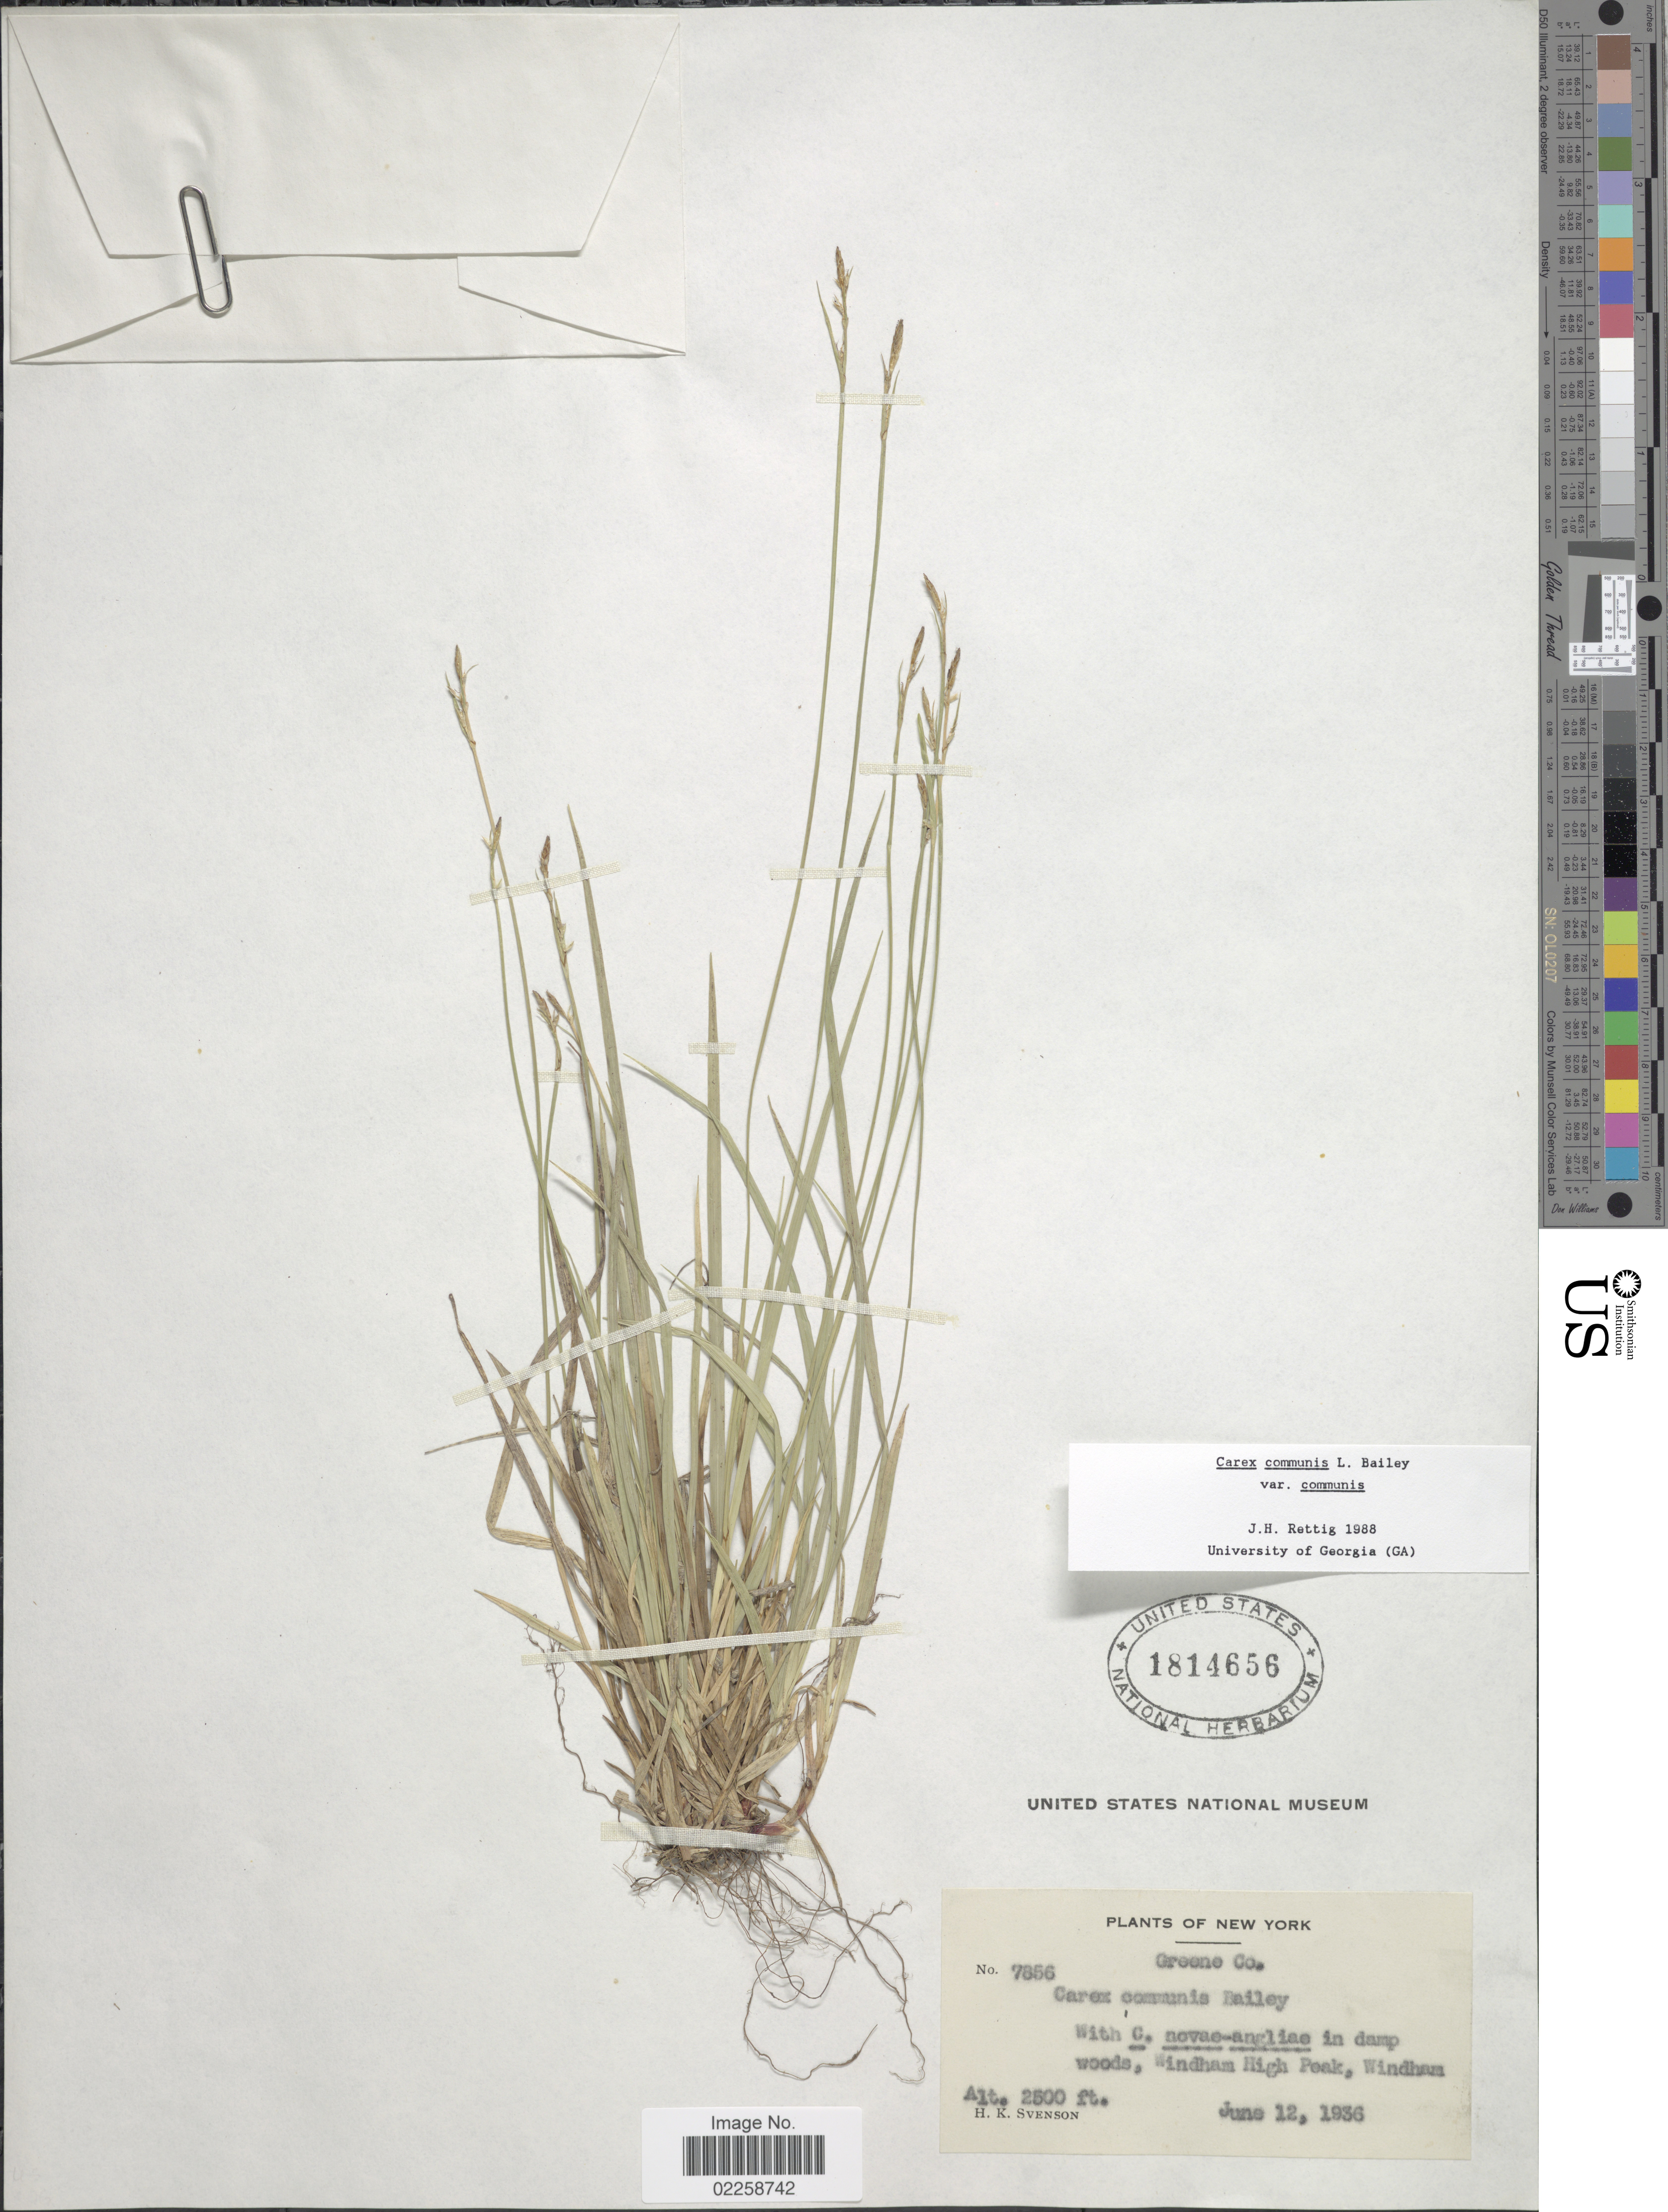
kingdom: Plantae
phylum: Tracheophyta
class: Liliopsida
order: Poales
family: Cyperaceae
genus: Carex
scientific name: Carex communis var. communis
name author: L.H. Bailey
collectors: H. K. Svenson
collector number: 7856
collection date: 1936-06-12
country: United States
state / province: New York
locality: Greene Co., Windham High Peak, Windham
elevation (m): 762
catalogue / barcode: US 1814656